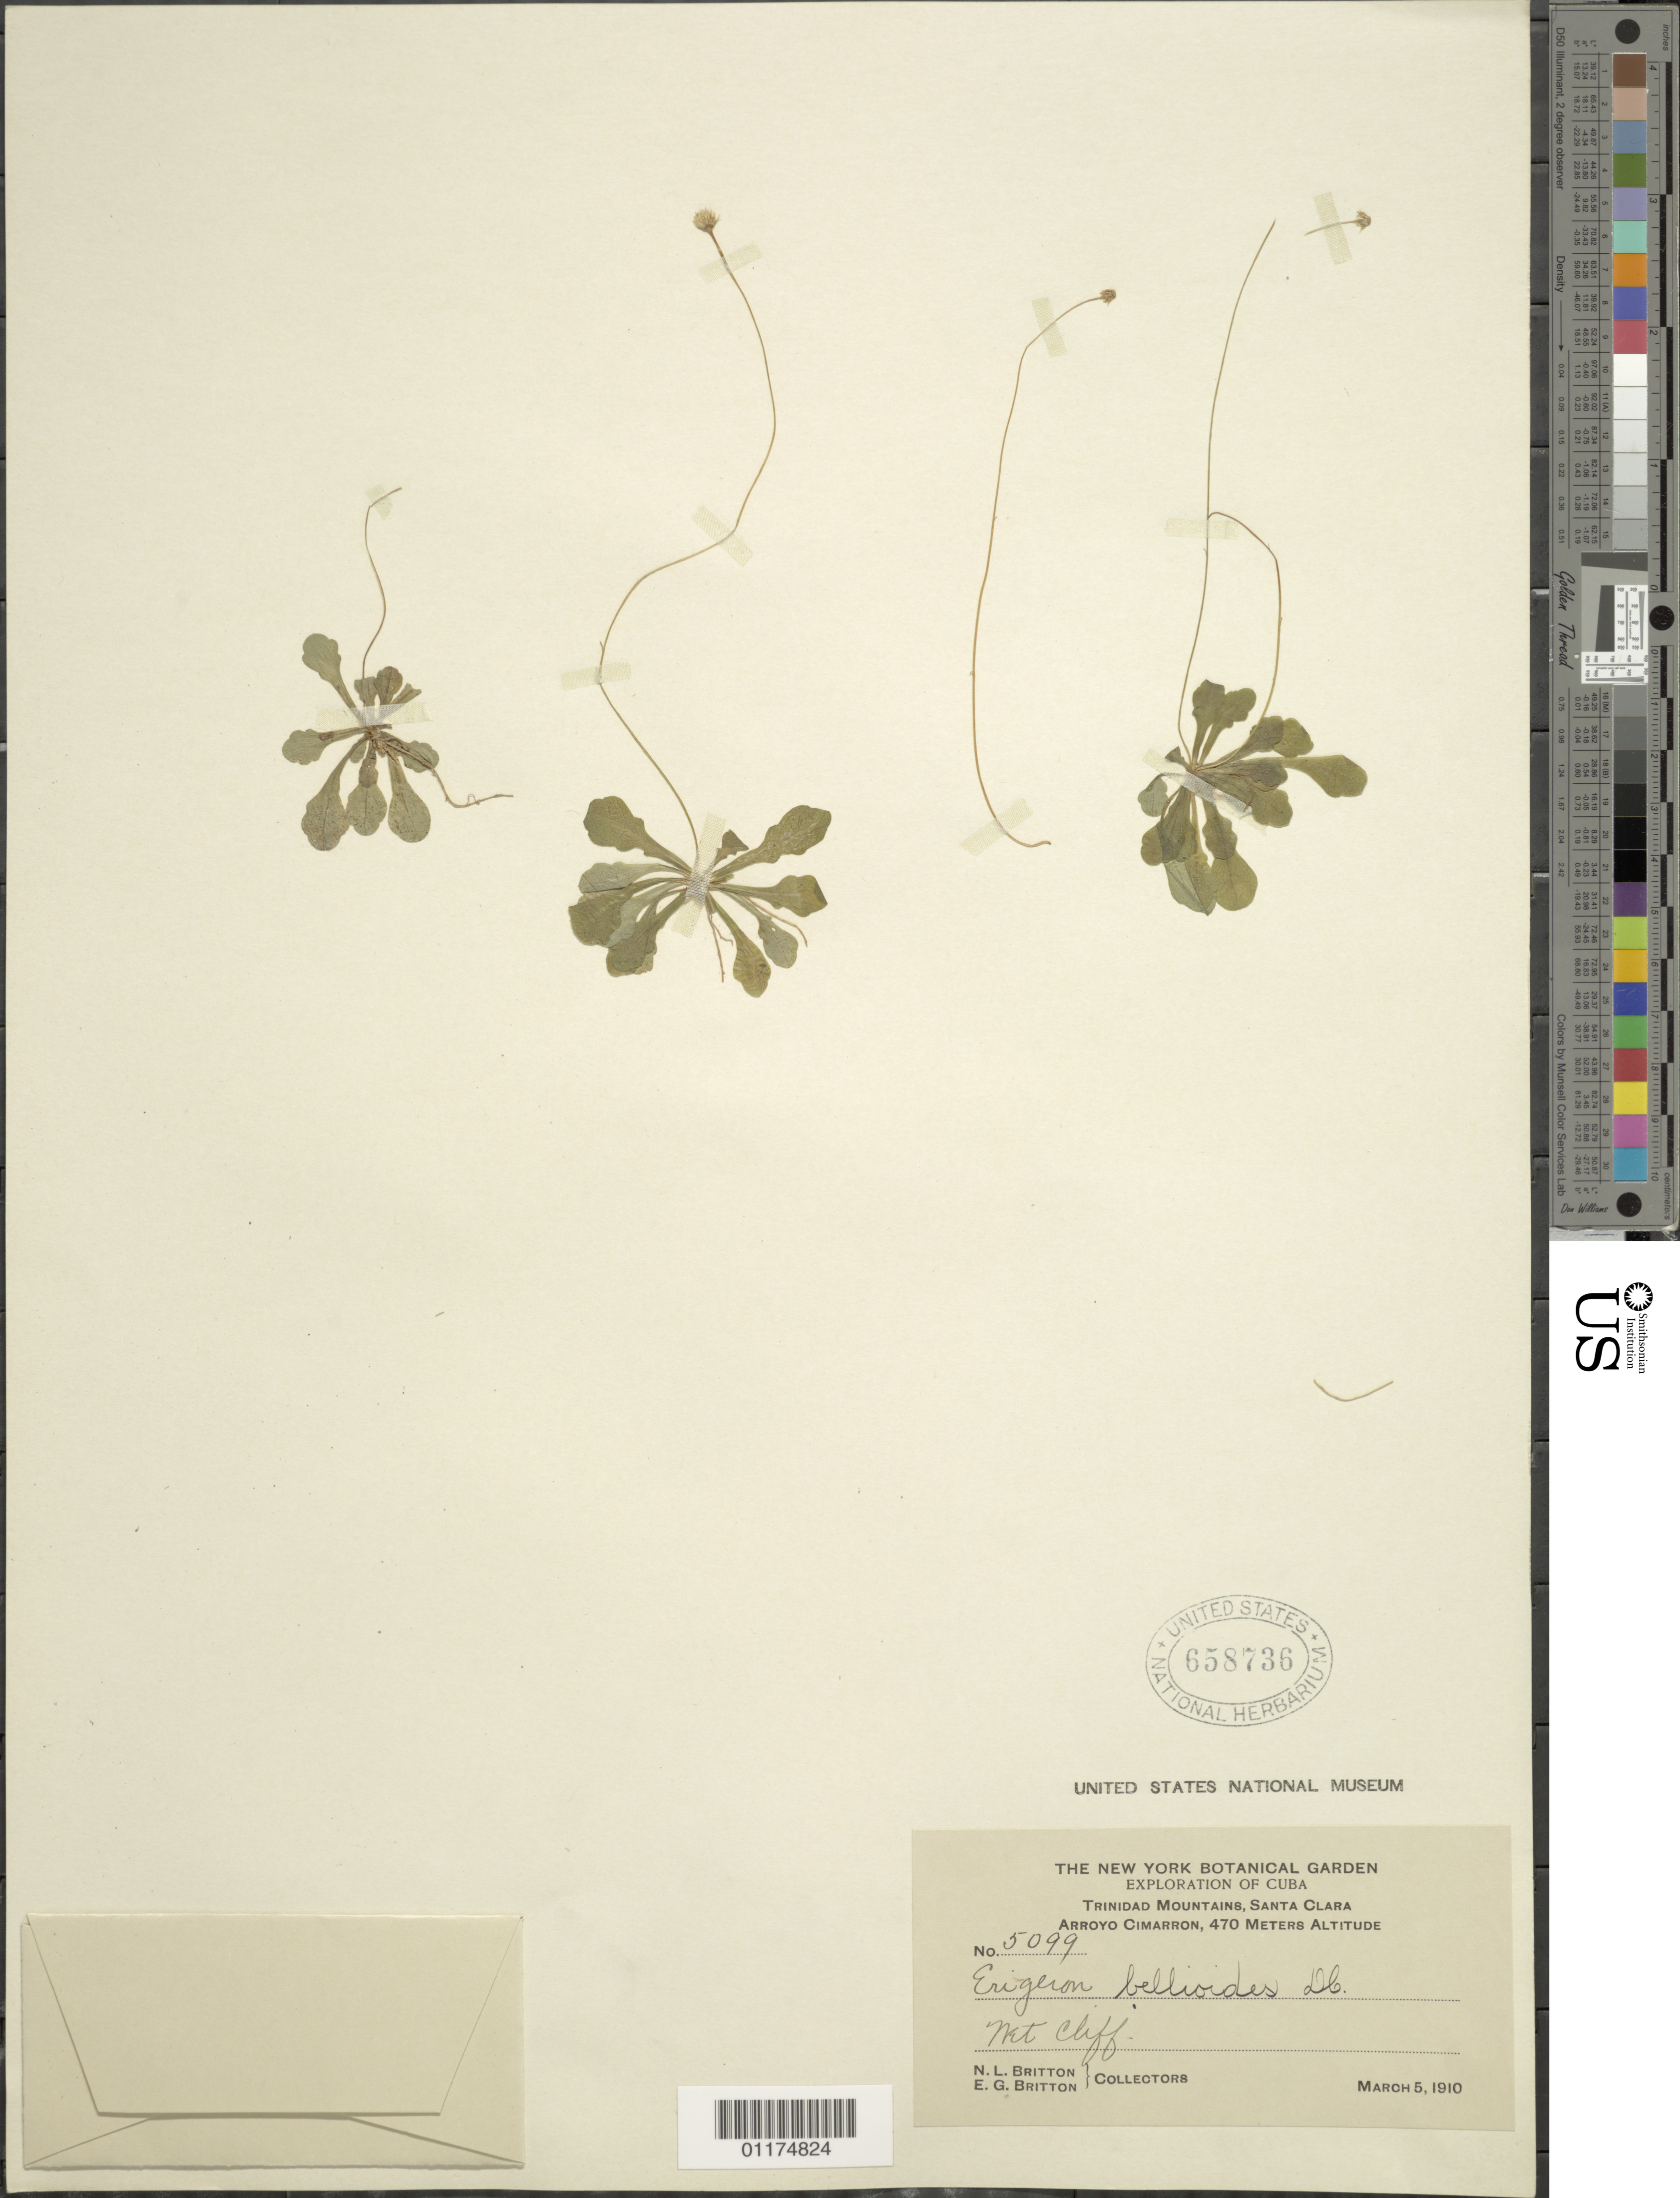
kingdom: Plantae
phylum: Tracheophyta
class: Magnoliopsida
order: Asterales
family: Asteraceae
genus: Erigeron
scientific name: Erigeron bellioides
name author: DC.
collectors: N. Britton & E. G. Britton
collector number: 5099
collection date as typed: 05 Mar 1910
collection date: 1910-03-05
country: Cuba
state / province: Villa Clara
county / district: Santa Clara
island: Cuba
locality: Trinidad Mountains, Santa Clara. Arroyo Cimarron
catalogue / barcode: US 658736